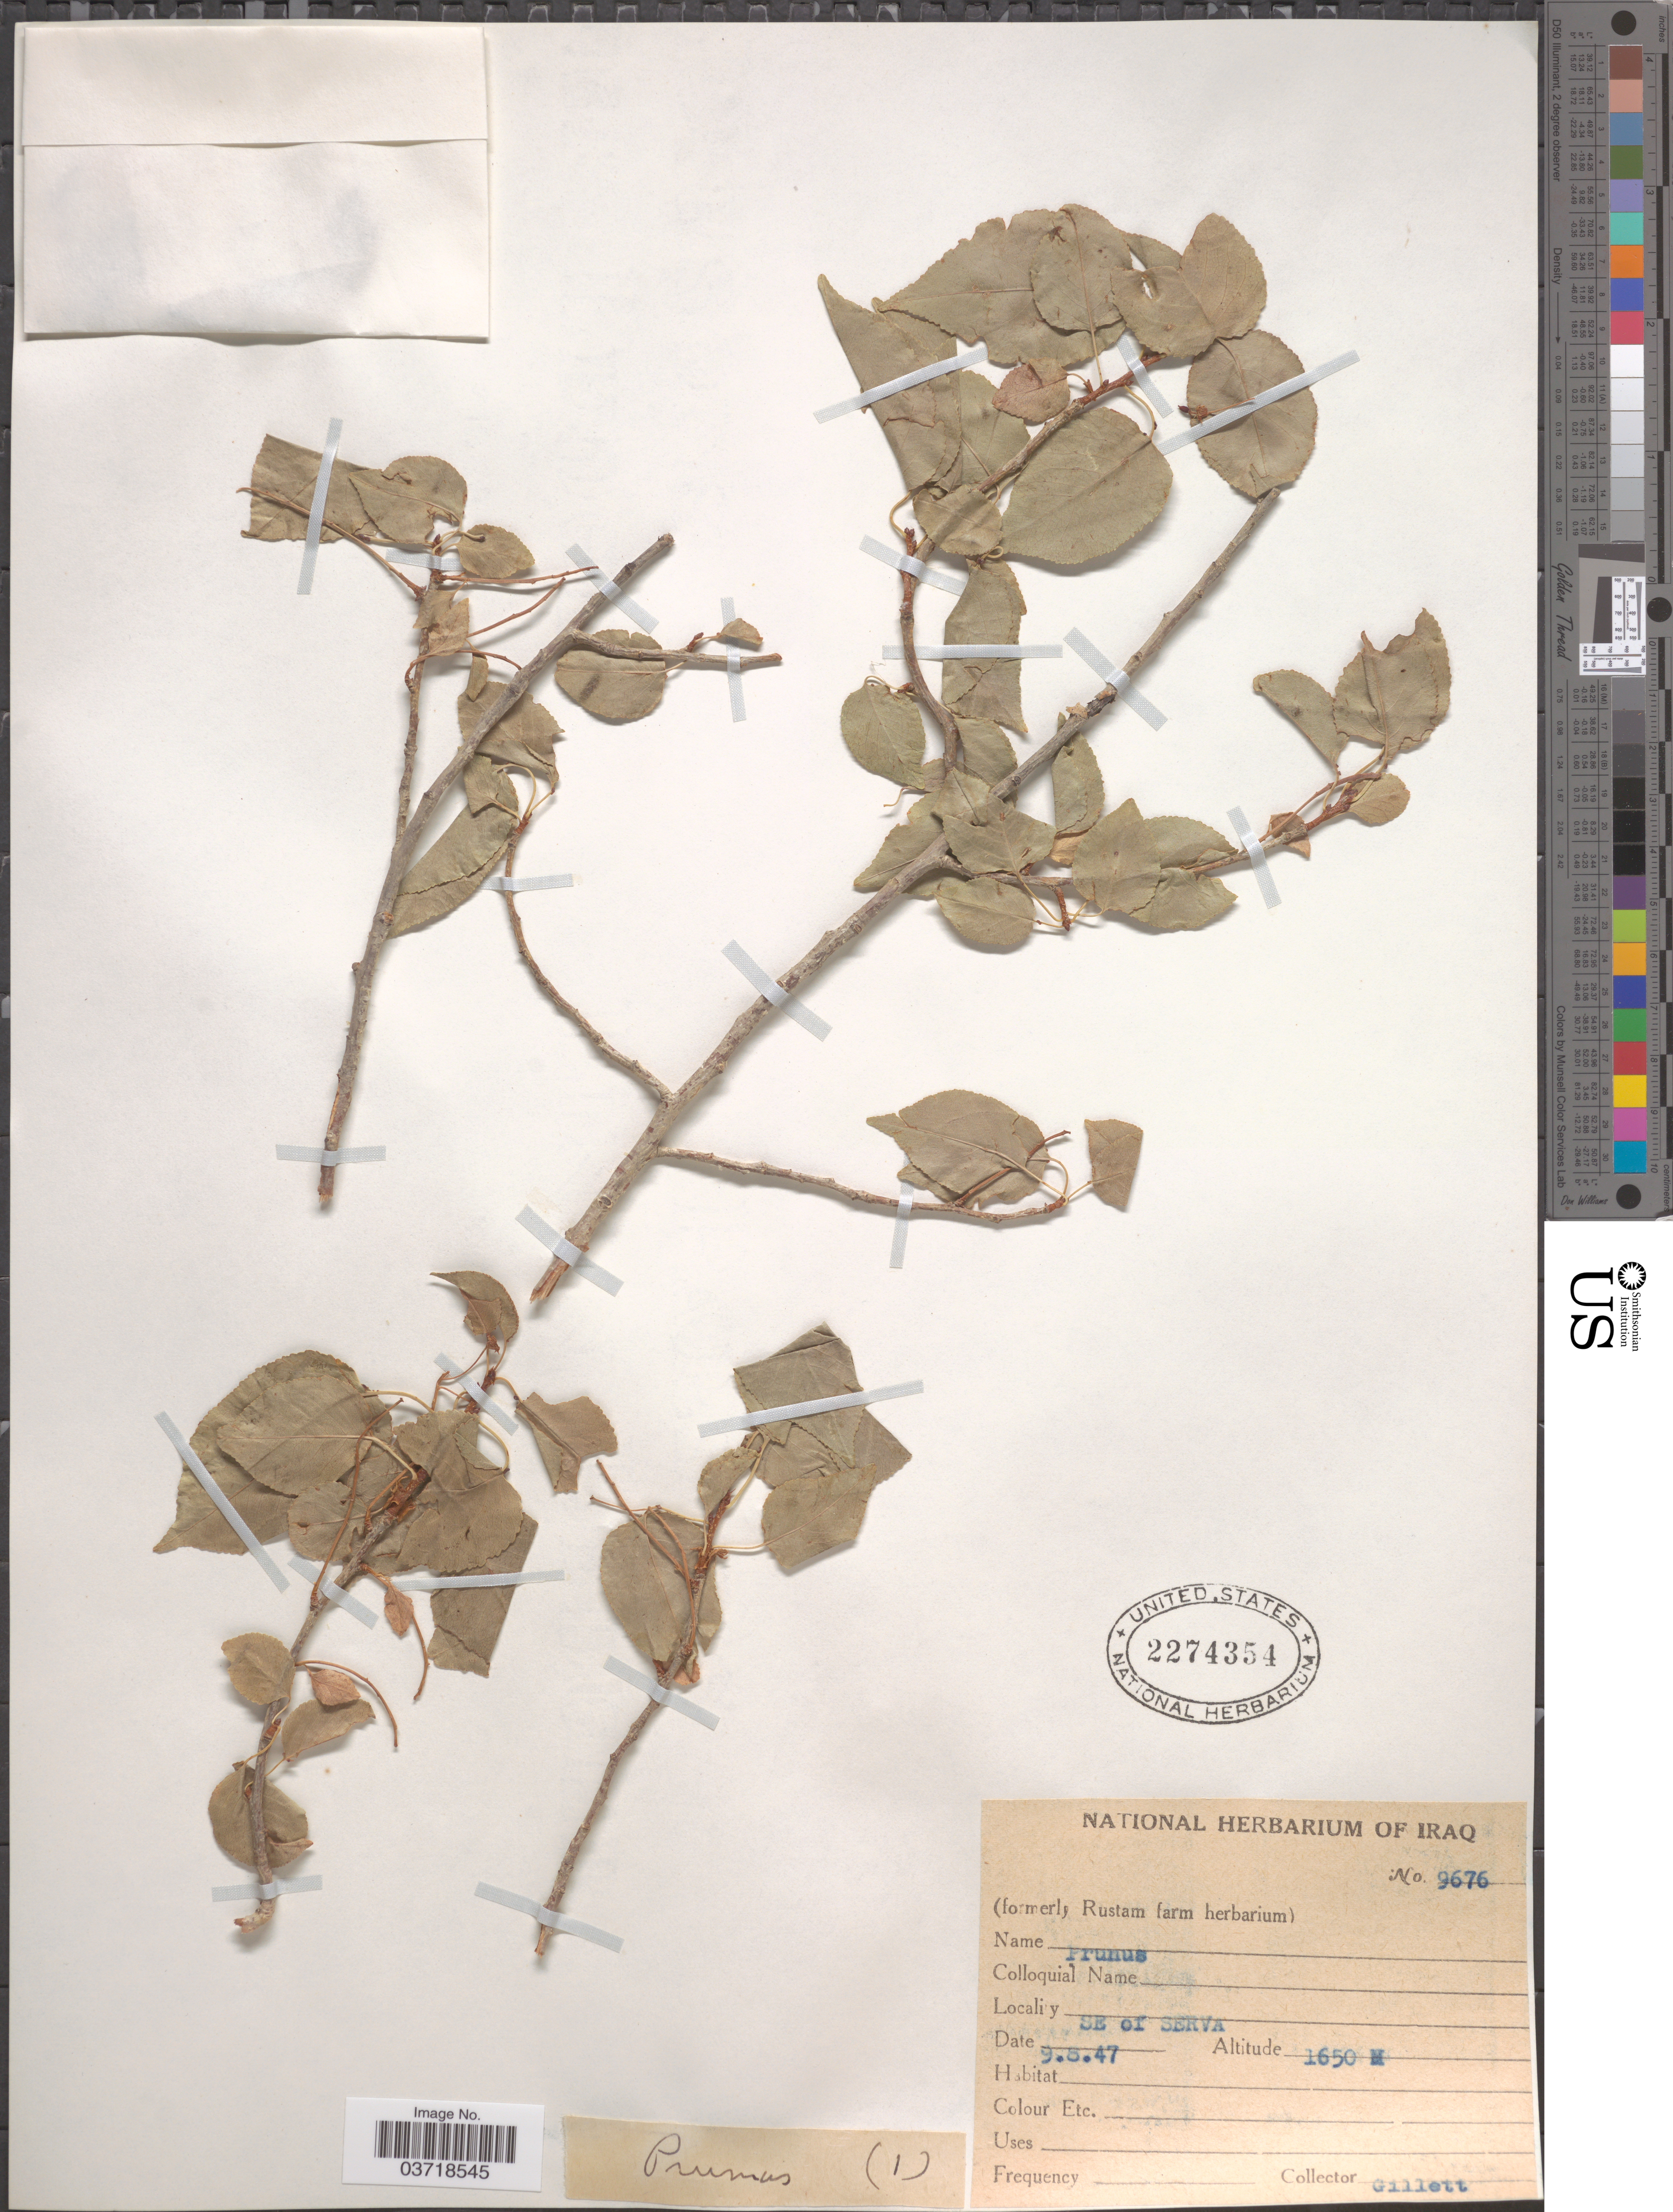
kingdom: Plantae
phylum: Tracheophyta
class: Magnoliopsida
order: Rosales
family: Rosaceae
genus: Prunus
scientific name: Prunus sp.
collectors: Gillett, --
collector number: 9676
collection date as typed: Transcribed d/m/y: 8/9/47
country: Iraq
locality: SE of Serva.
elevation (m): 1650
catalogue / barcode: US 2274354